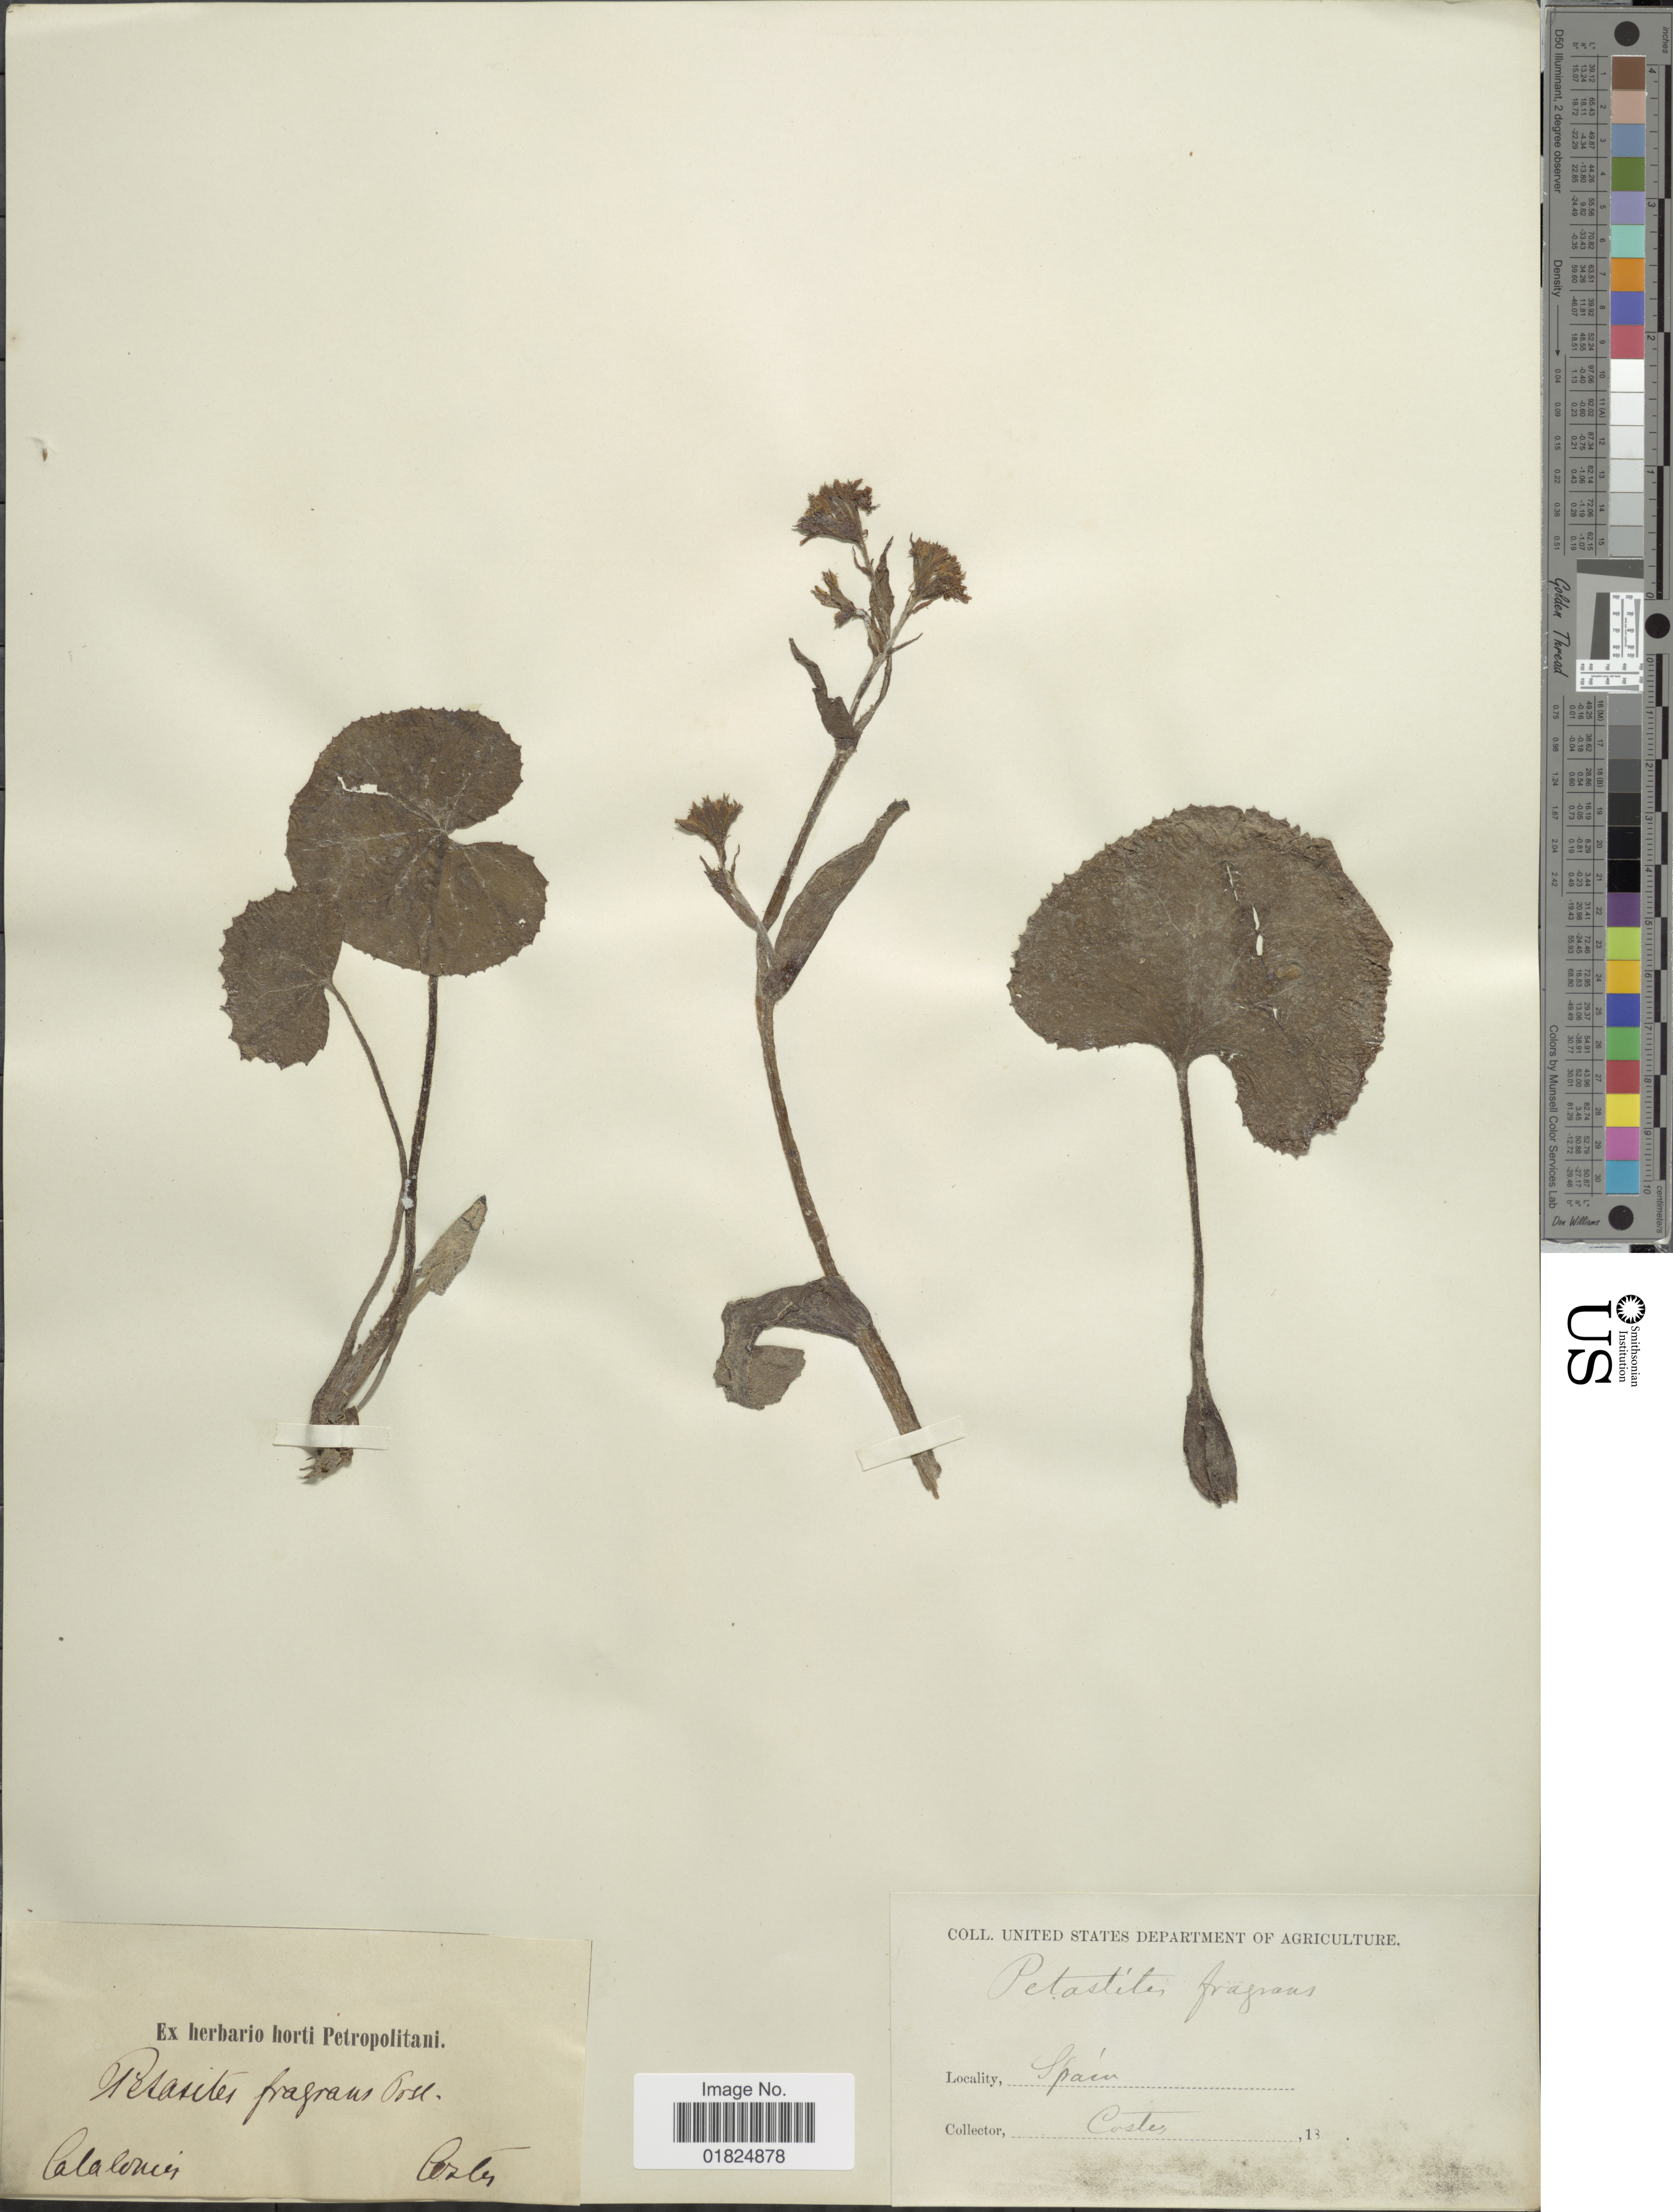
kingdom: Plantae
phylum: Tracheophyta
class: Magnoliopsida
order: Asterales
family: Asteraceae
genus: Petasites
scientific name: Petasites pyrenaicus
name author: (L.) López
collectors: -. Costes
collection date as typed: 18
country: Spain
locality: Catalonia